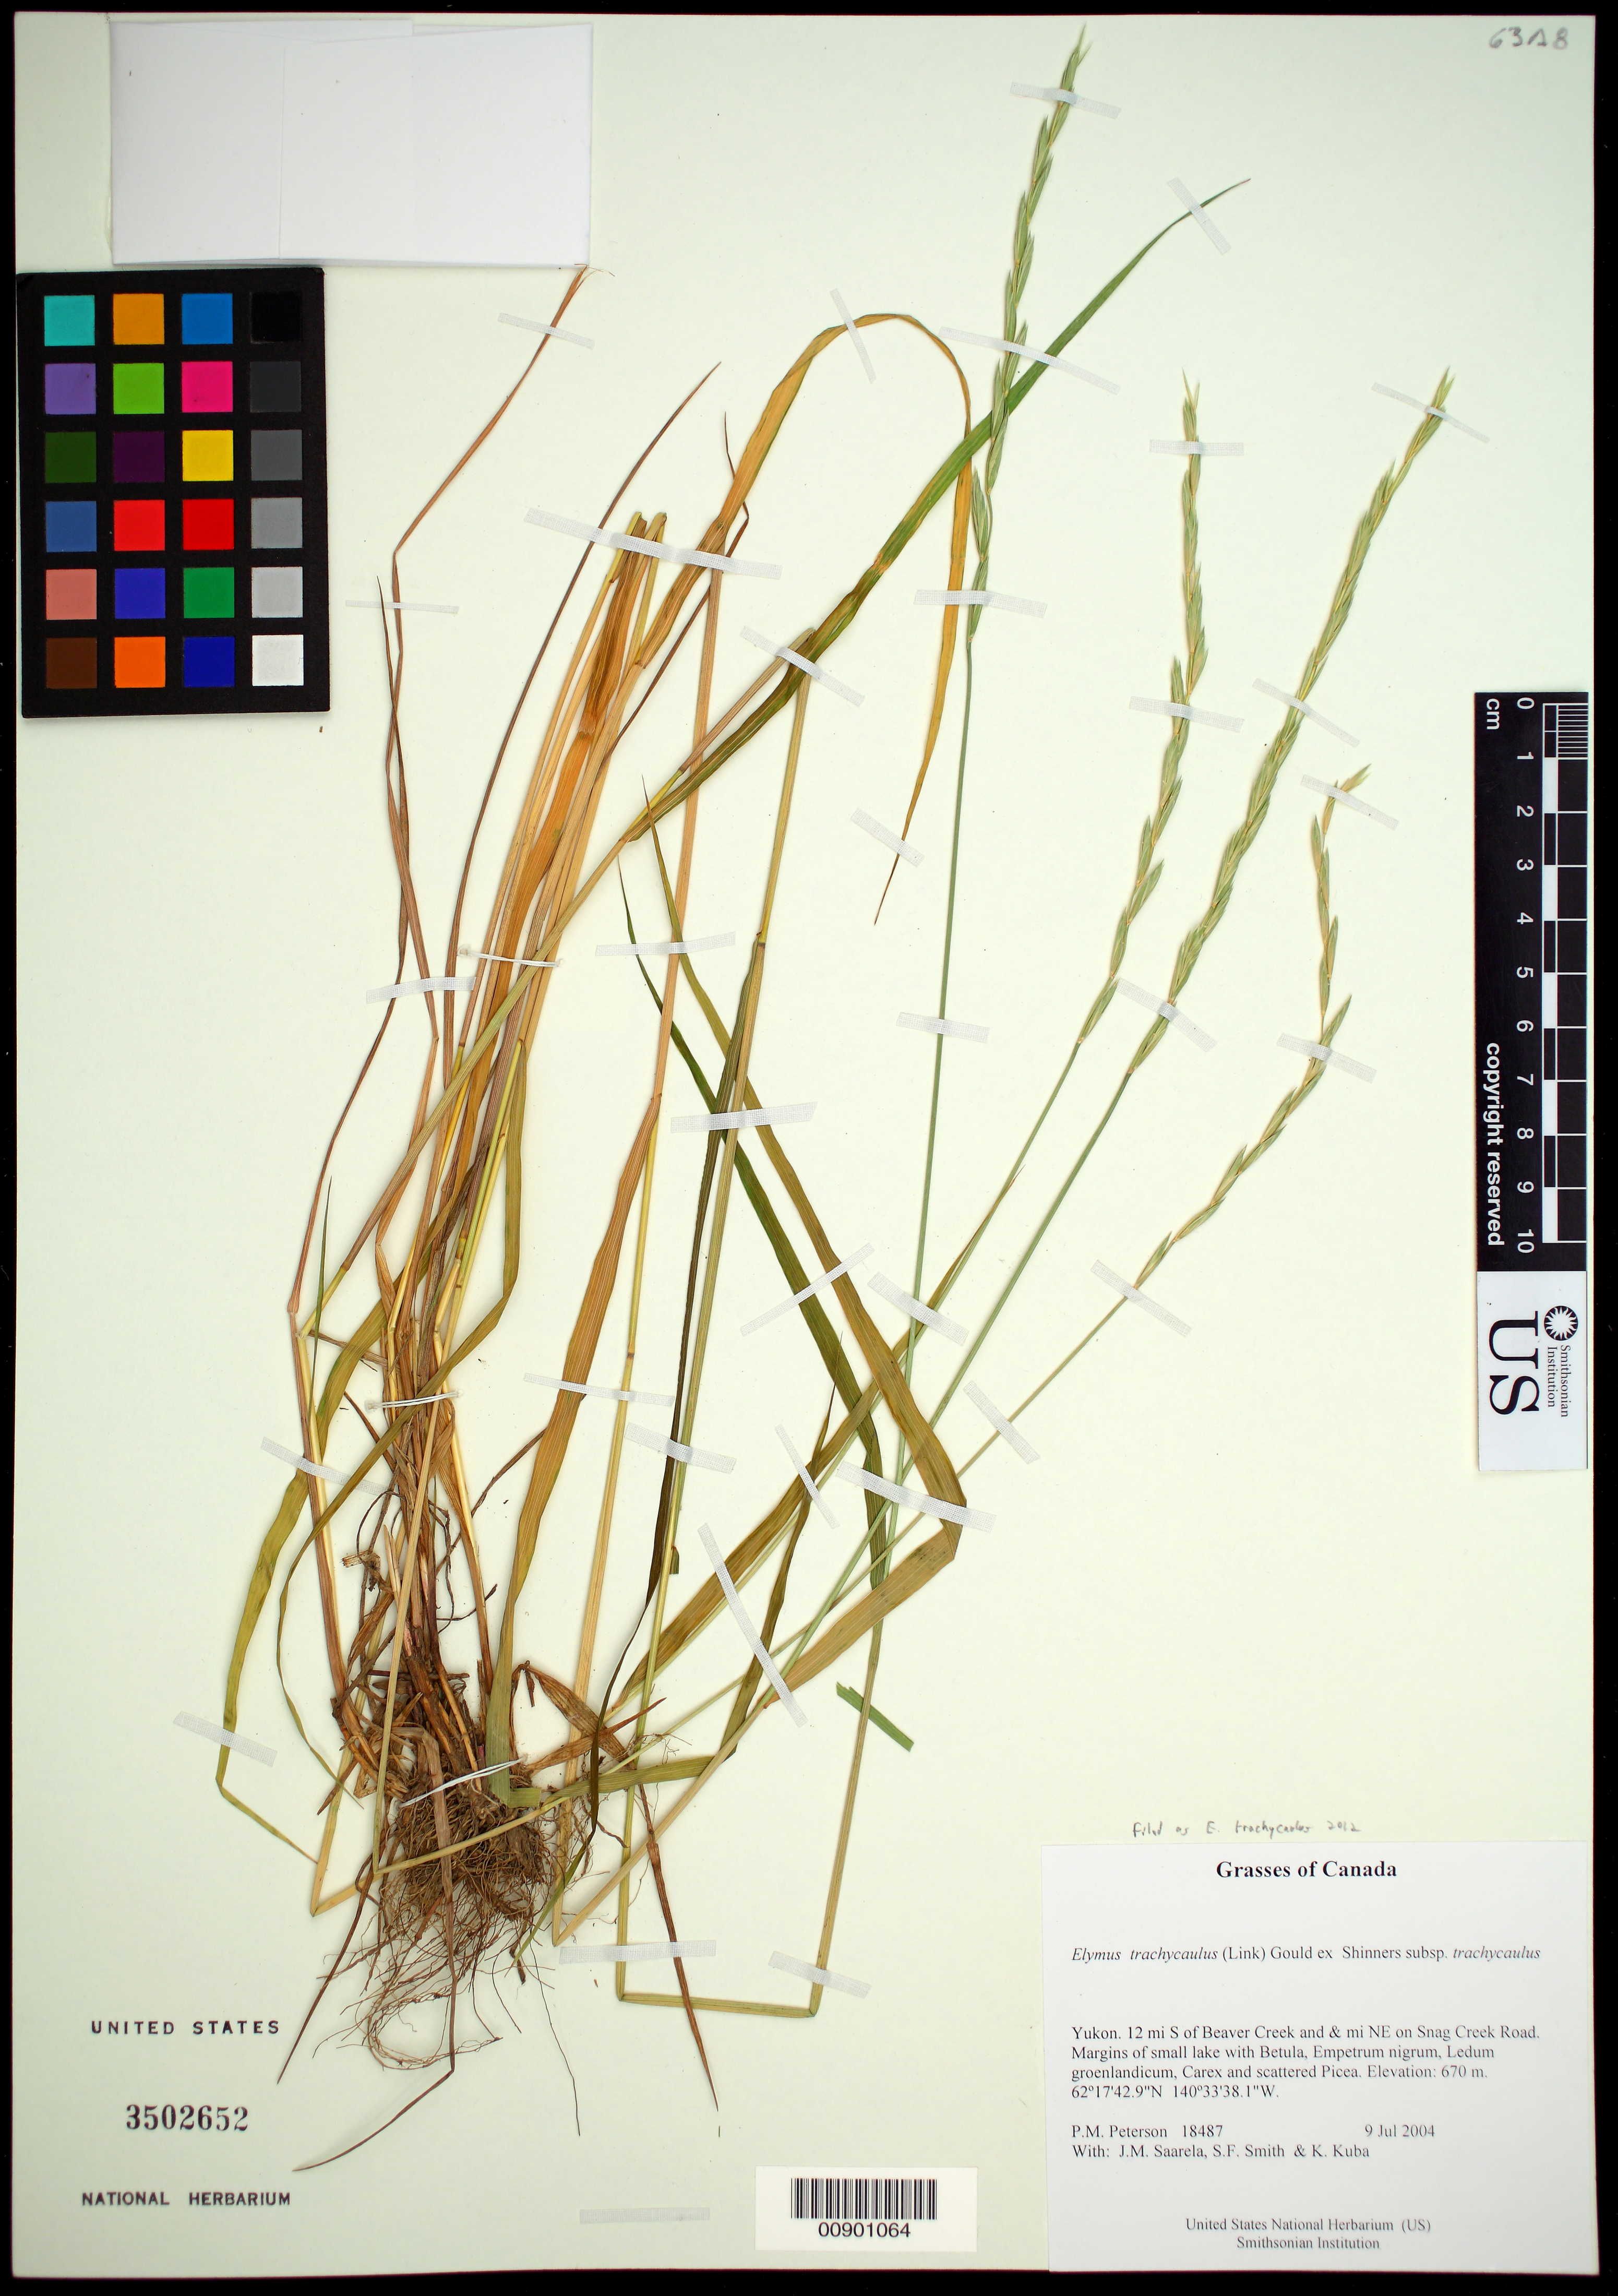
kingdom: Plantae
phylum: Tracheophyta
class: Liliopsida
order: Poales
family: Poaceae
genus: Elymus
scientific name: Elymus trachycaulus subsp. trachycaulus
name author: (Link) Gould ex Shinners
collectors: P. M. Peterson, J. Saarela, S.F. Smith & K. Kuba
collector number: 18487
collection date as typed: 09 Jul 2004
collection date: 2004-07-09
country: Canada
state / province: Yukon Territory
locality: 12 mi S of Beaver Creek and & mi NE on Snag Creek Road. Margins of small lake with Betula, Empetrum nigrum, Ledum groenlandicum, Carex and scattered Picea.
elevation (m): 670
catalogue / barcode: US 3502652